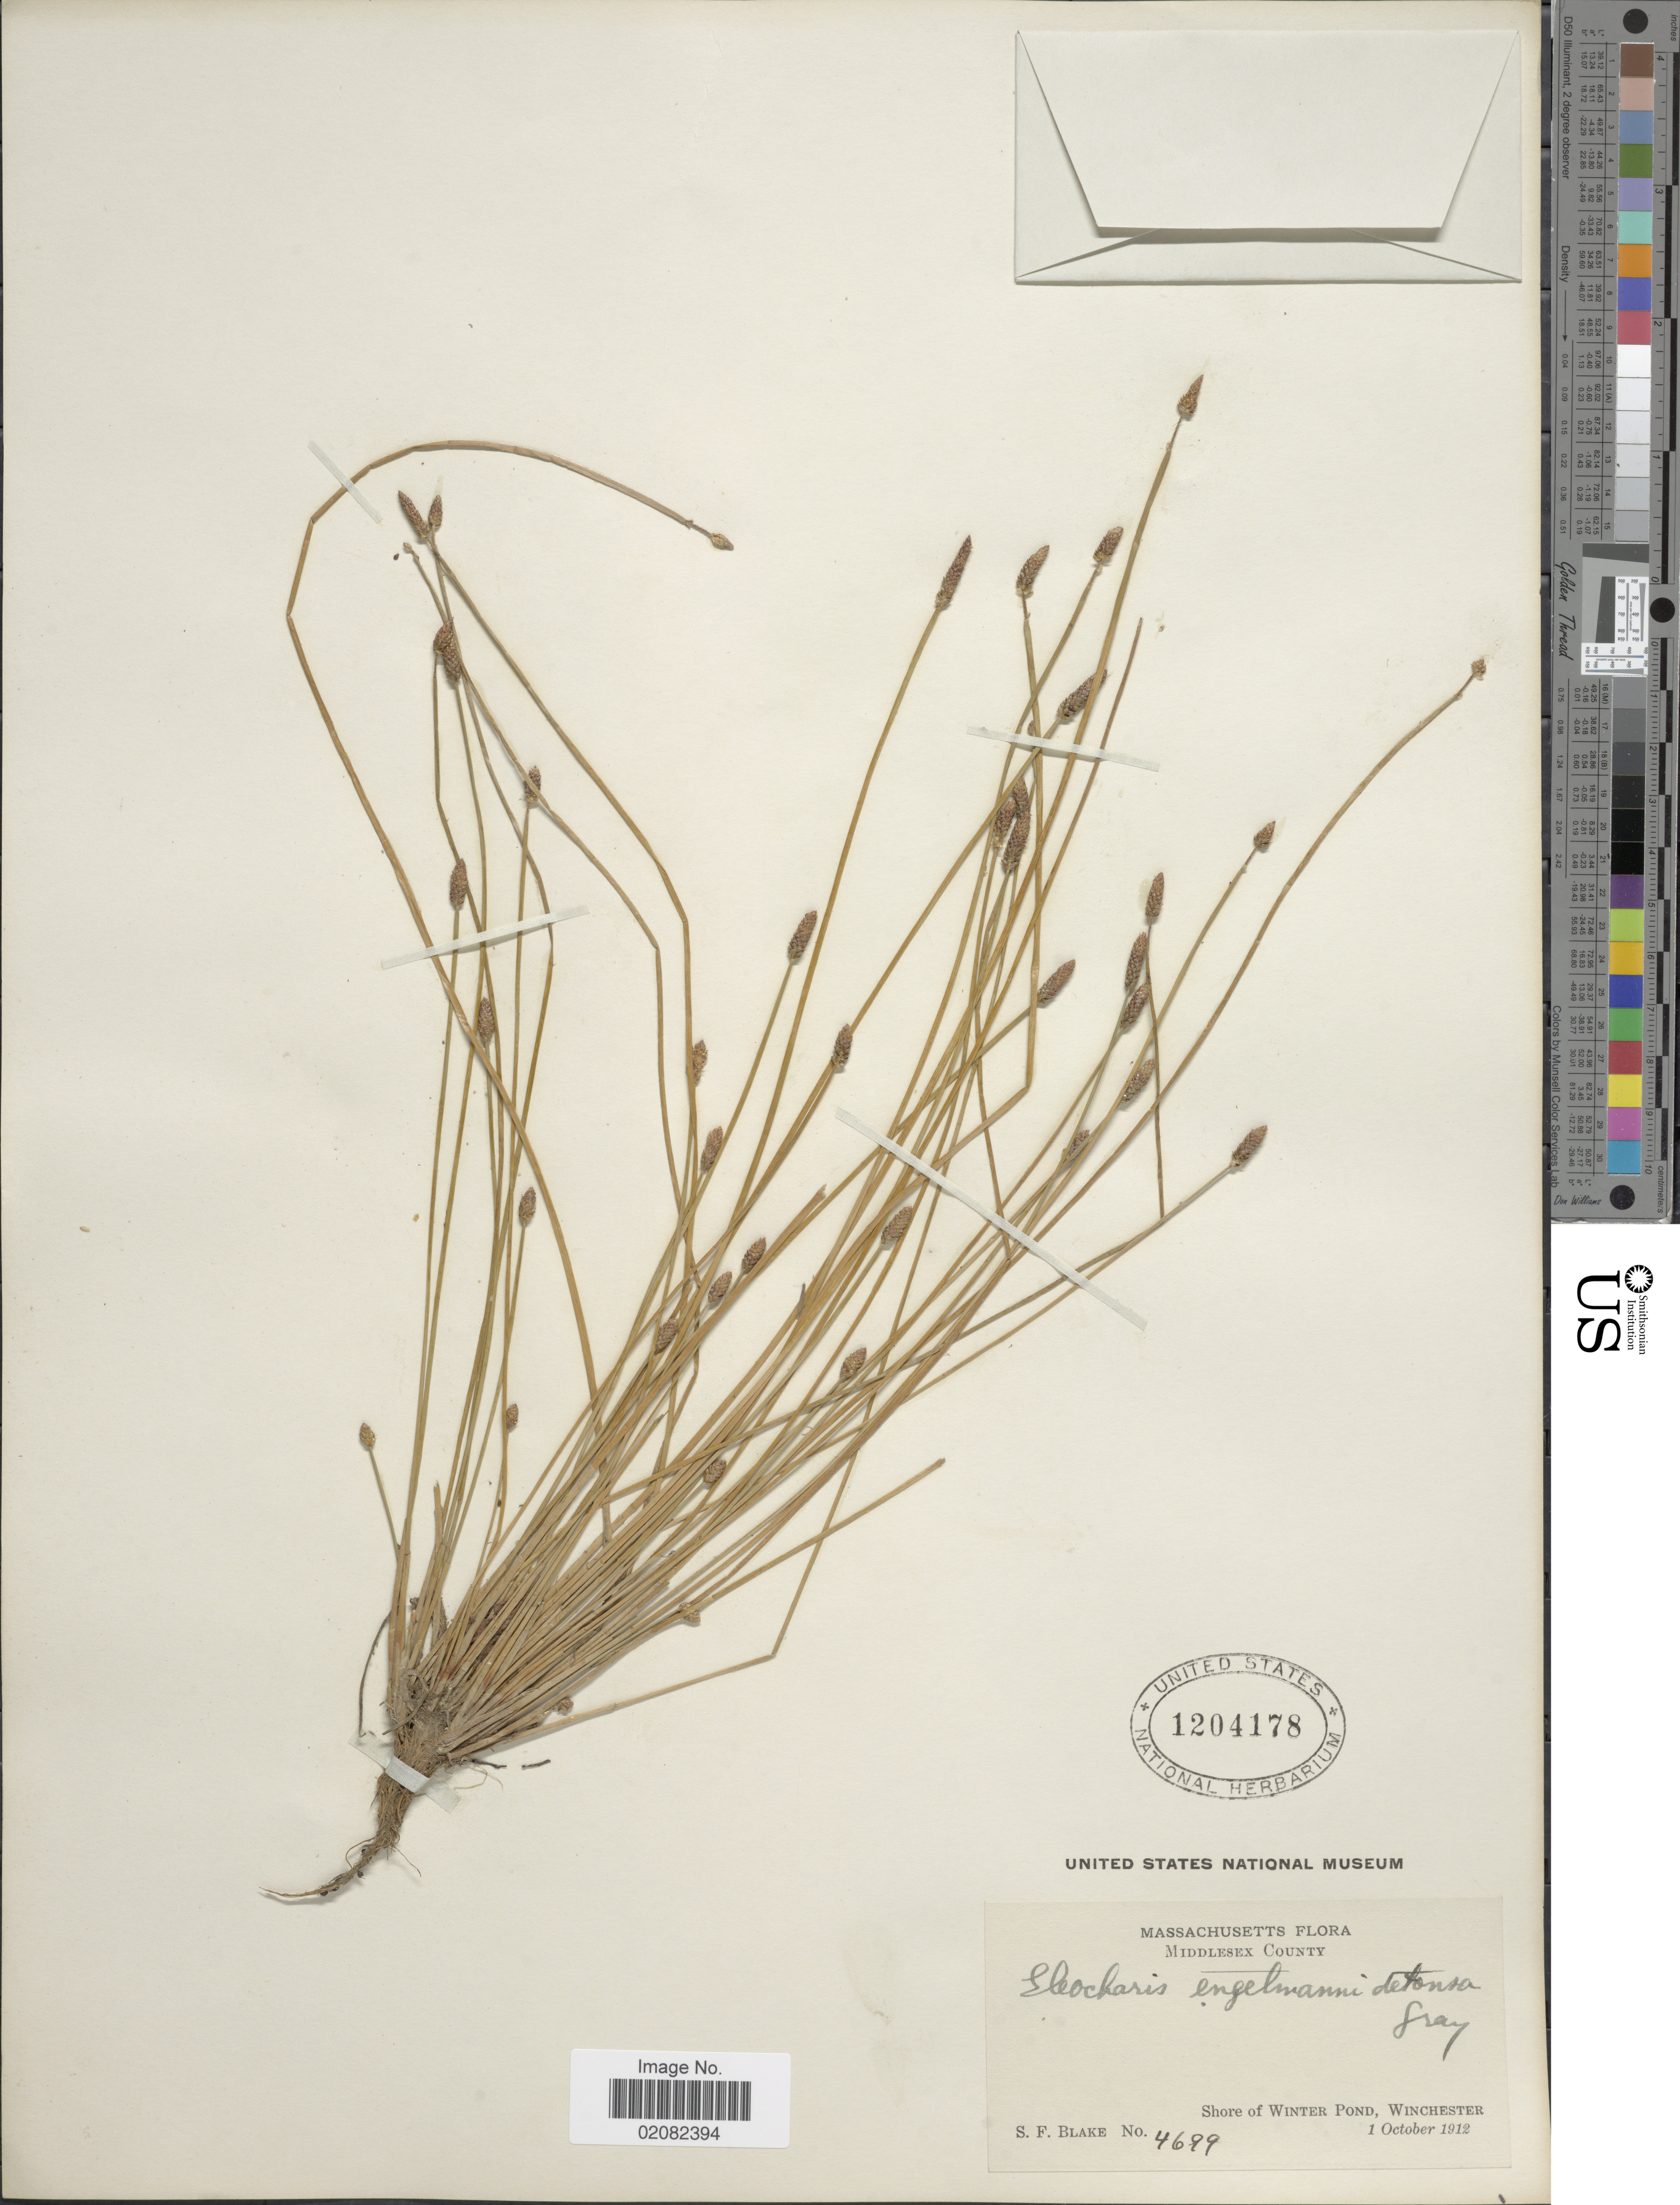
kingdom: Plantae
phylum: Tracheophyta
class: Liliopsida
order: Poales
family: Cyperaceae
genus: Eleocharis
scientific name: Eleocharis engelmannii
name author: Steud.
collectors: S. Blake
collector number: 4699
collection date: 1912-10-01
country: United States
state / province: Massachusetts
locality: Middlesex County, shore of Winter Pond, Winchester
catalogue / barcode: US 1204178